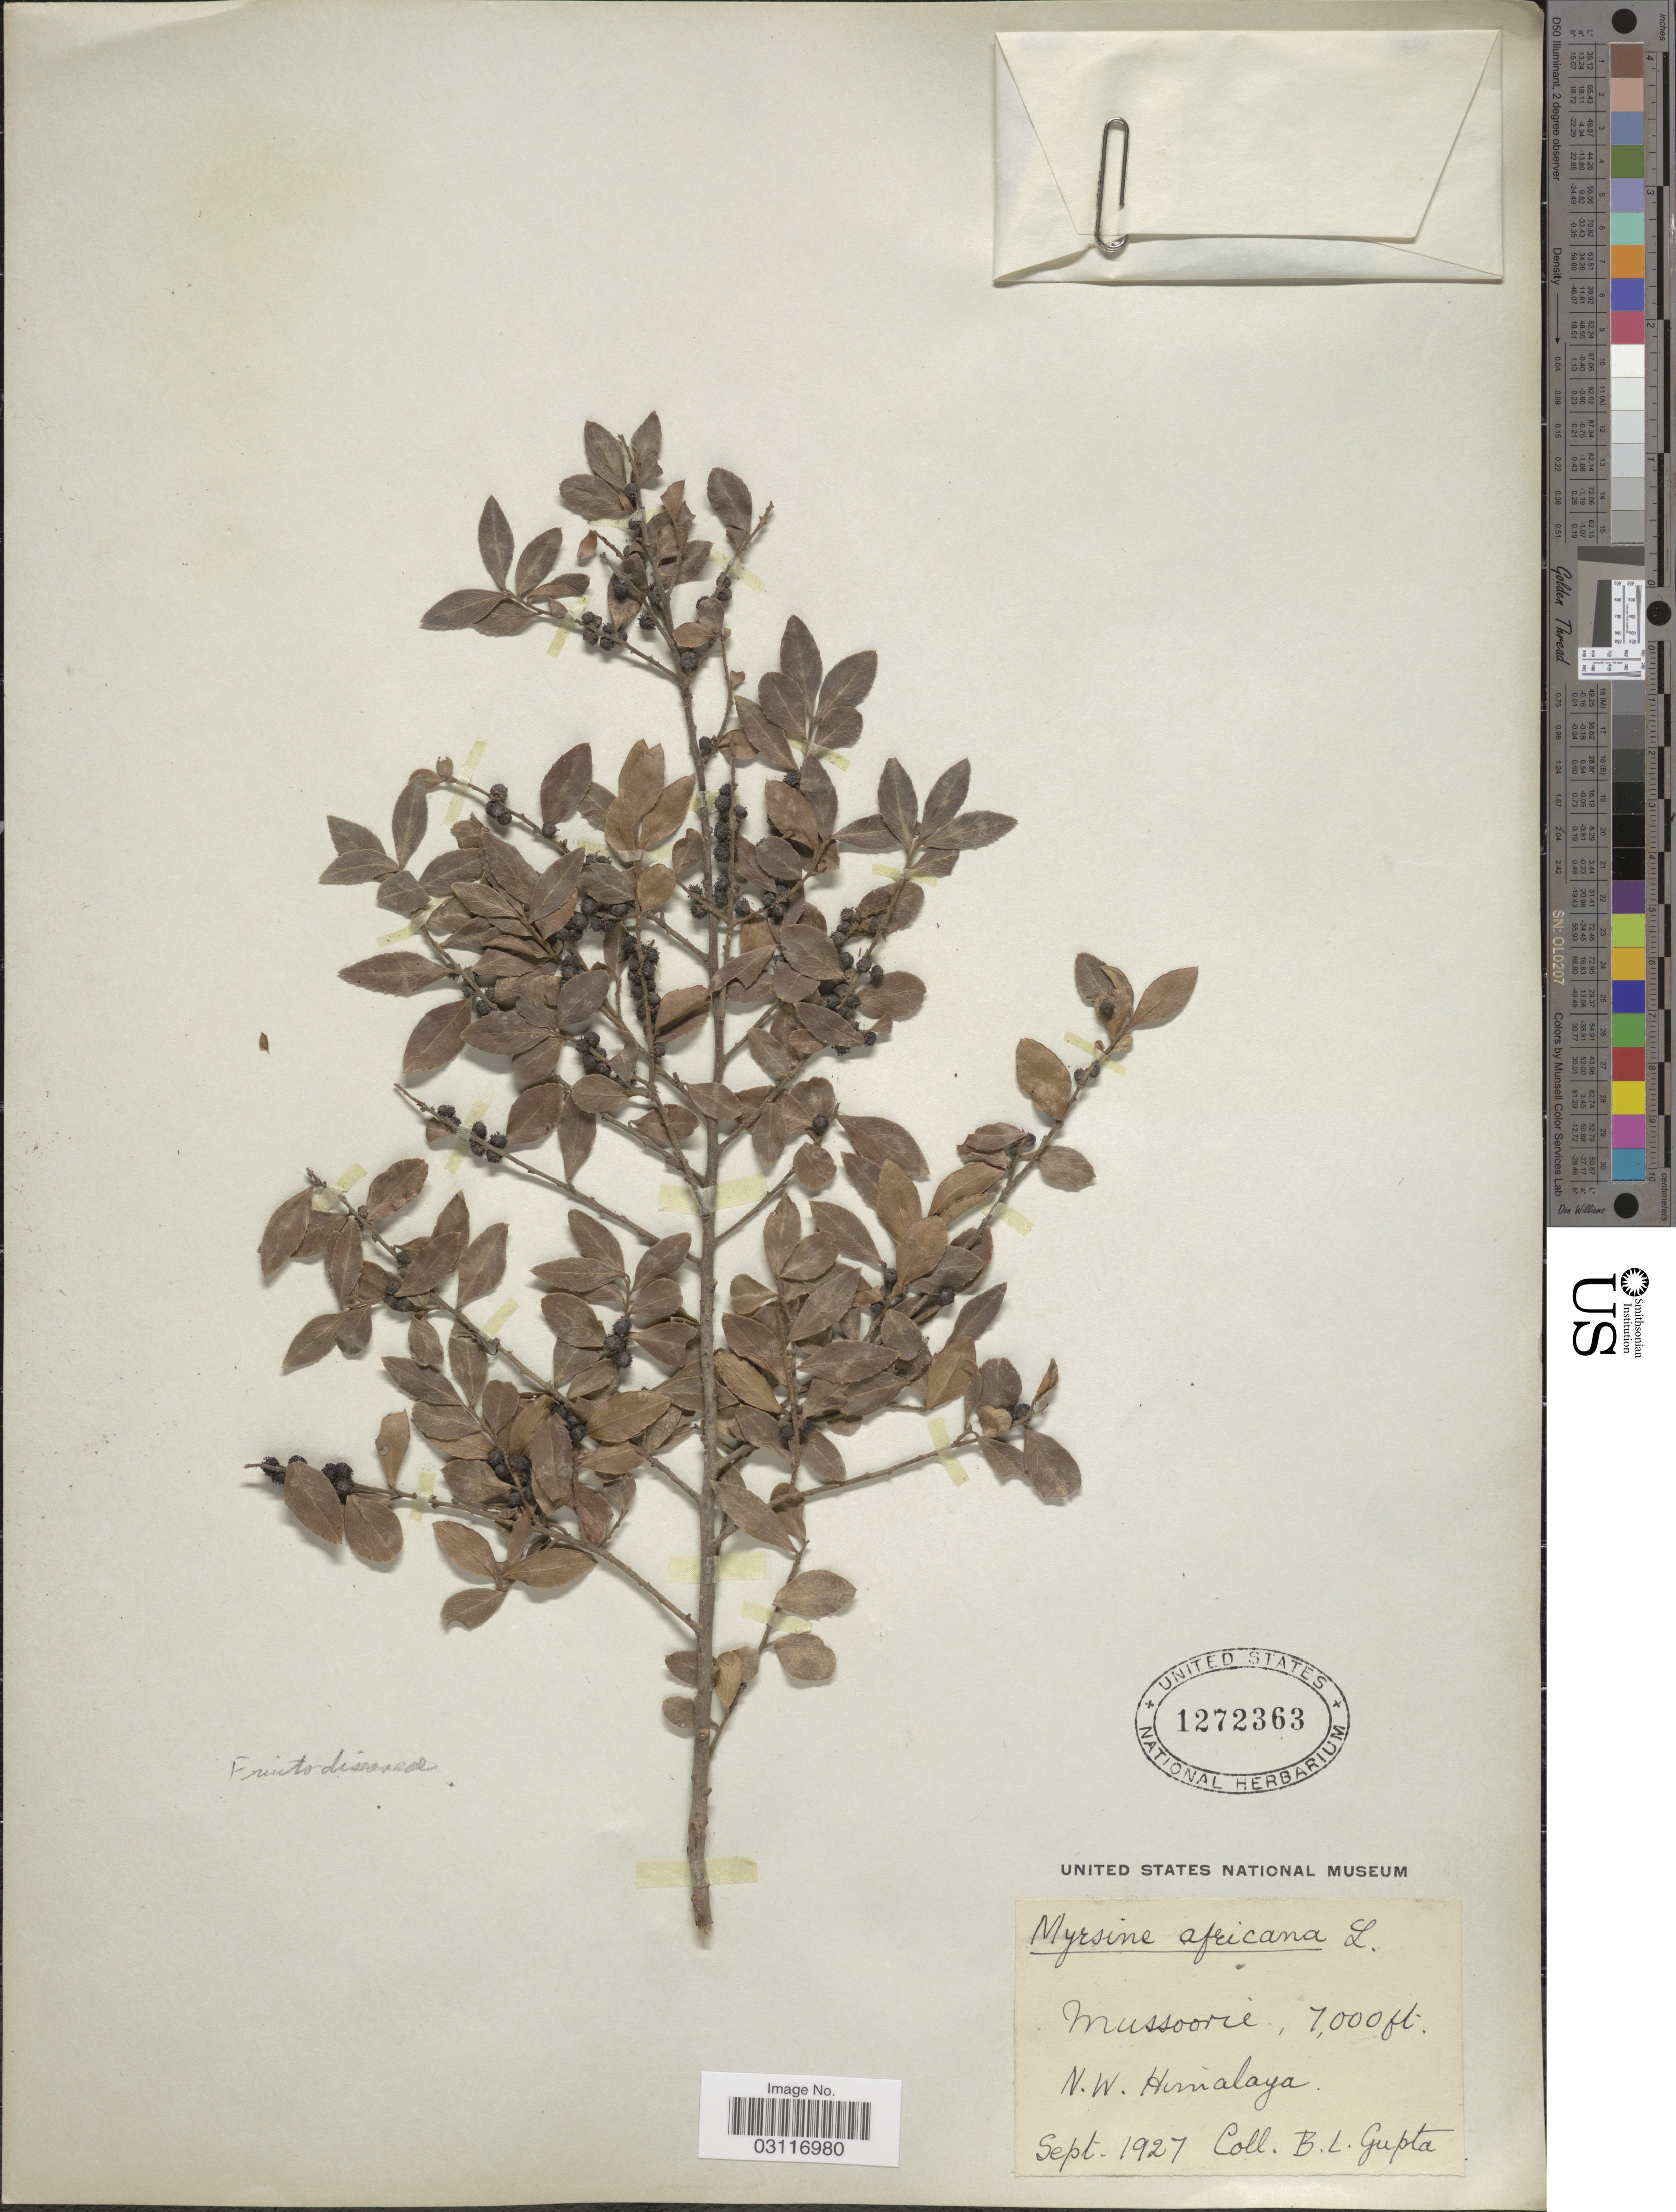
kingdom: Plantae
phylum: Tracheophyta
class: Magnoliopsida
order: Ericales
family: Primulaceae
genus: Myrsine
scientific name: Myrsine africana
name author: L.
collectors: B. L. Gupta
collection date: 1927-09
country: India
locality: Mussoorie. N.W. Himalaya.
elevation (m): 2134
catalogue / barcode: US 1272363